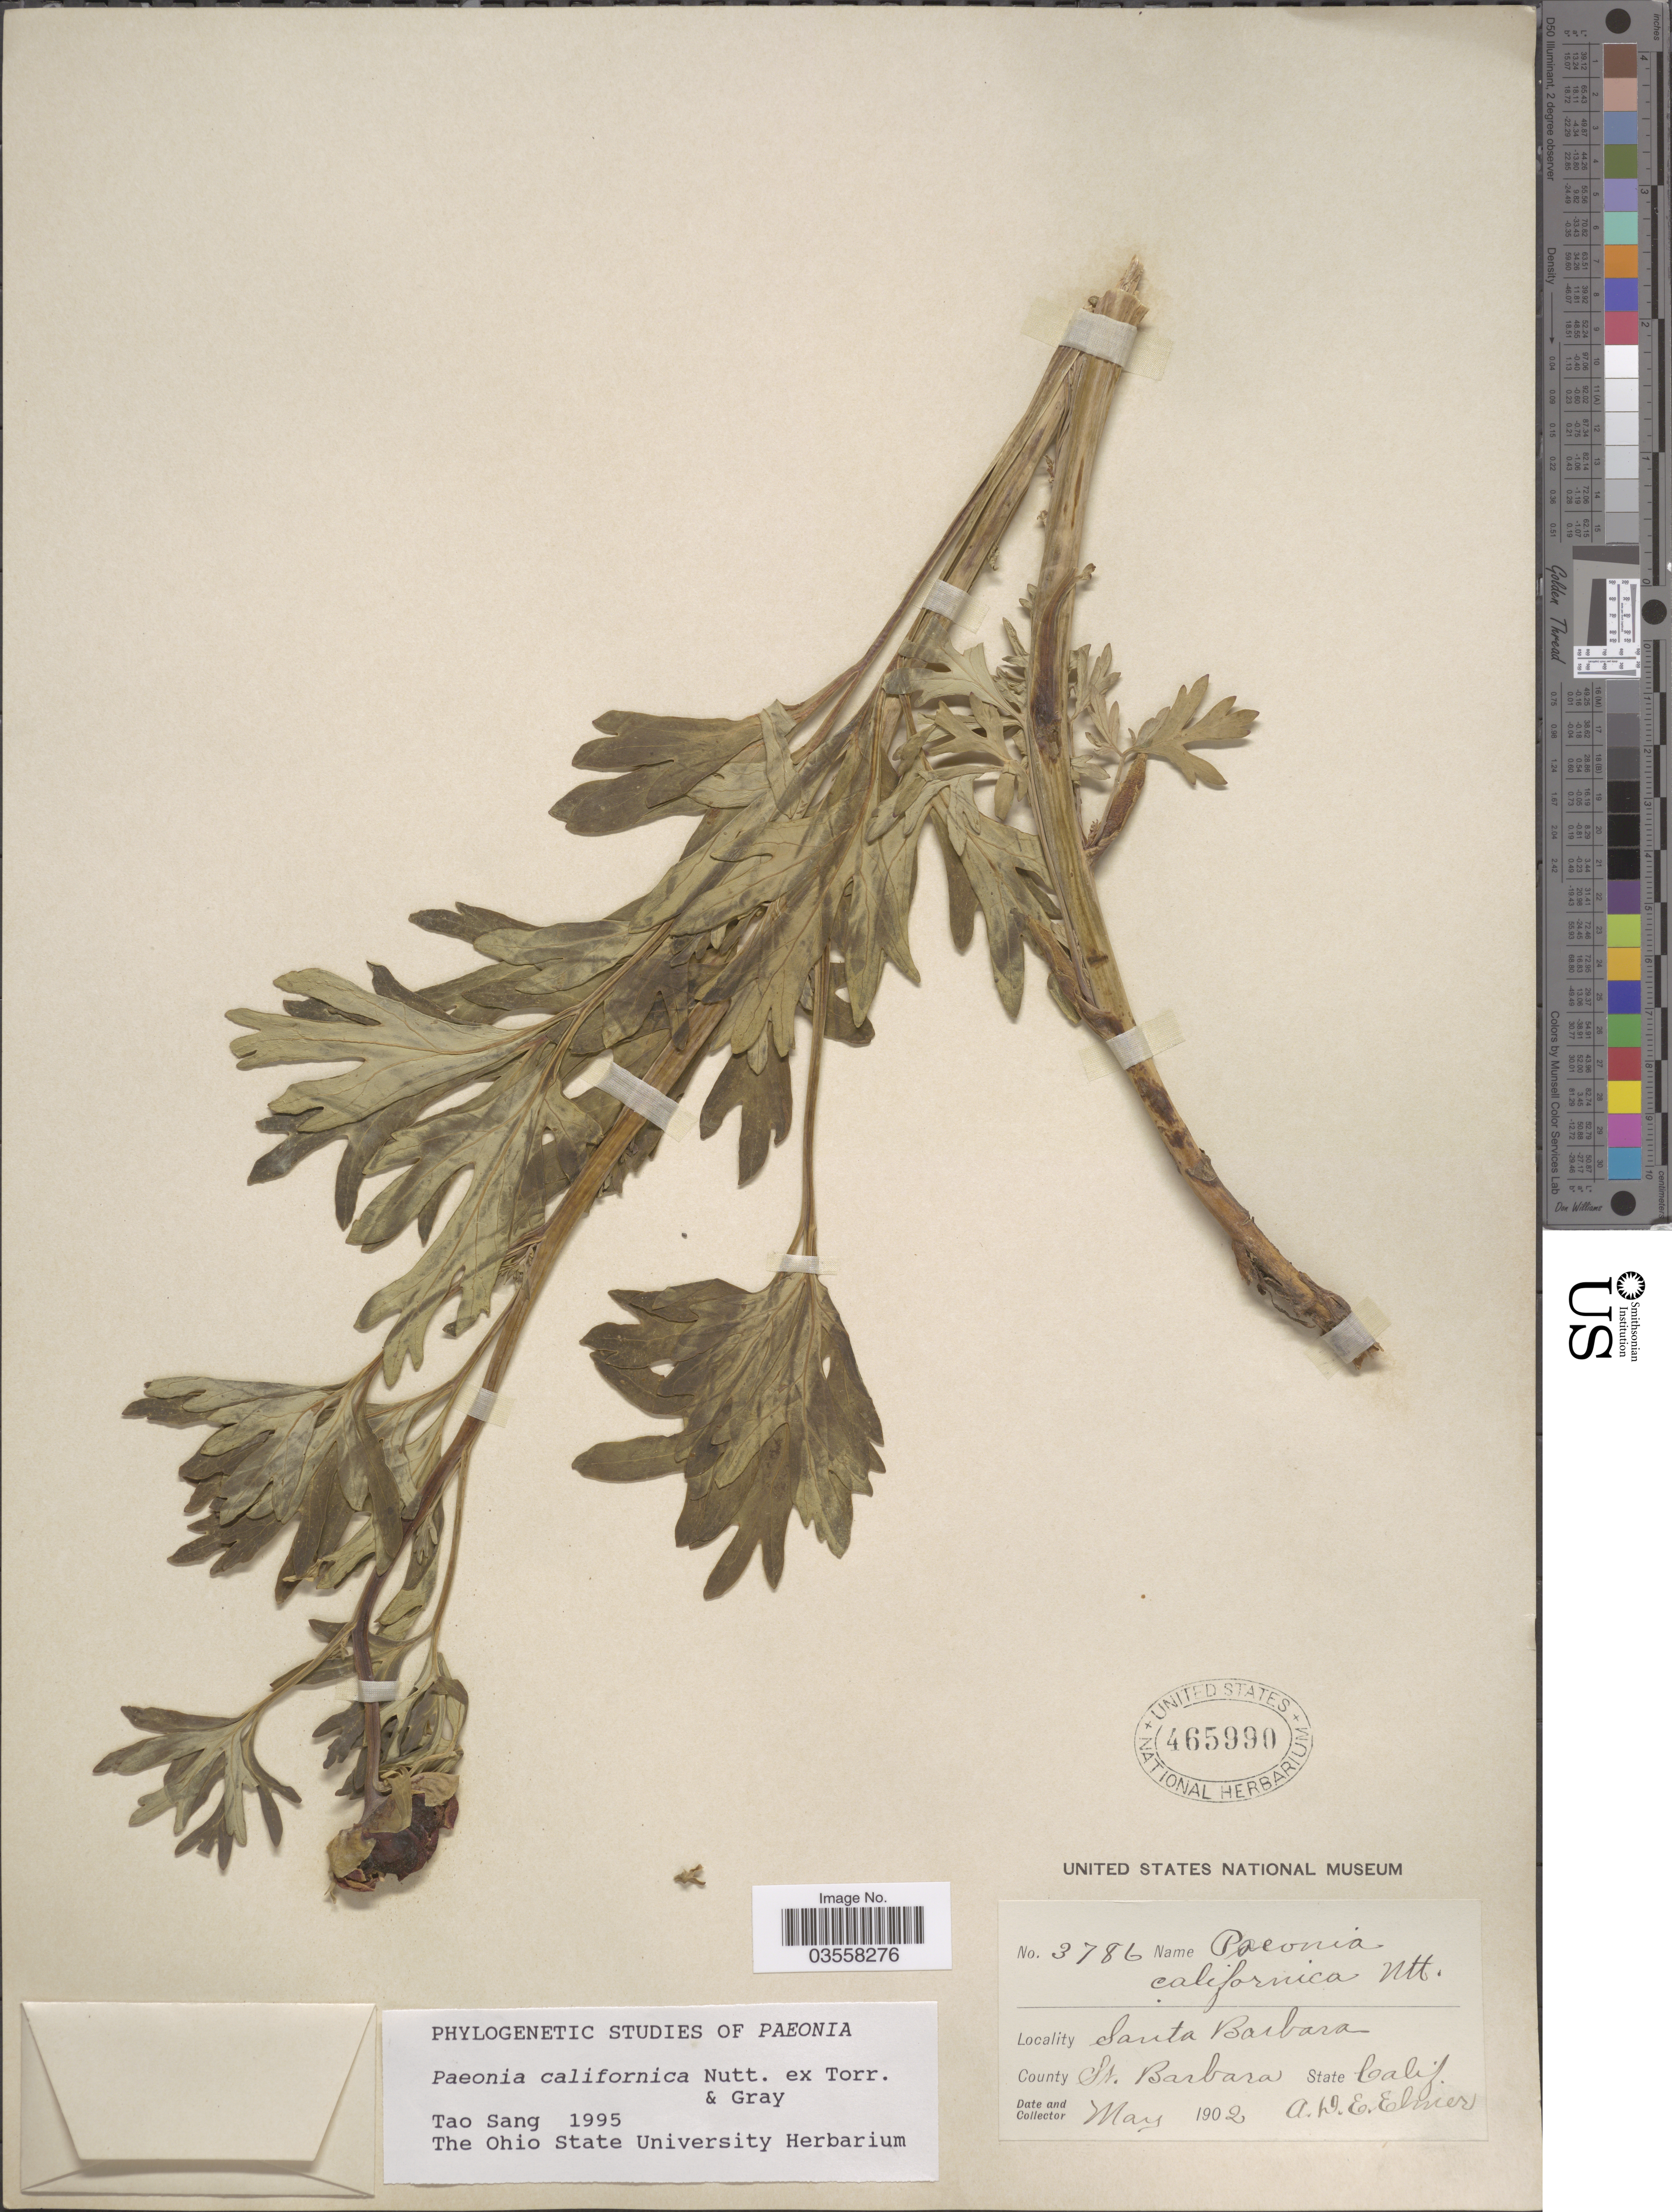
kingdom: Plantae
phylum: Tracheophyta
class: Magnoliopsida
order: Saxifragales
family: Paeoniaceae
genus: Paeonia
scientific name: Paeonia californica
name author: Nutt. ex Torr. & A. Gray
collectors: A. D. E. Elmer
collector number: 3786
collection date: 1902-05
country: United States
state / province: California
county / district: Santa Barbara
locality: Santa Barbara, County St. Barbara.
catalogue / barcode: US 465990